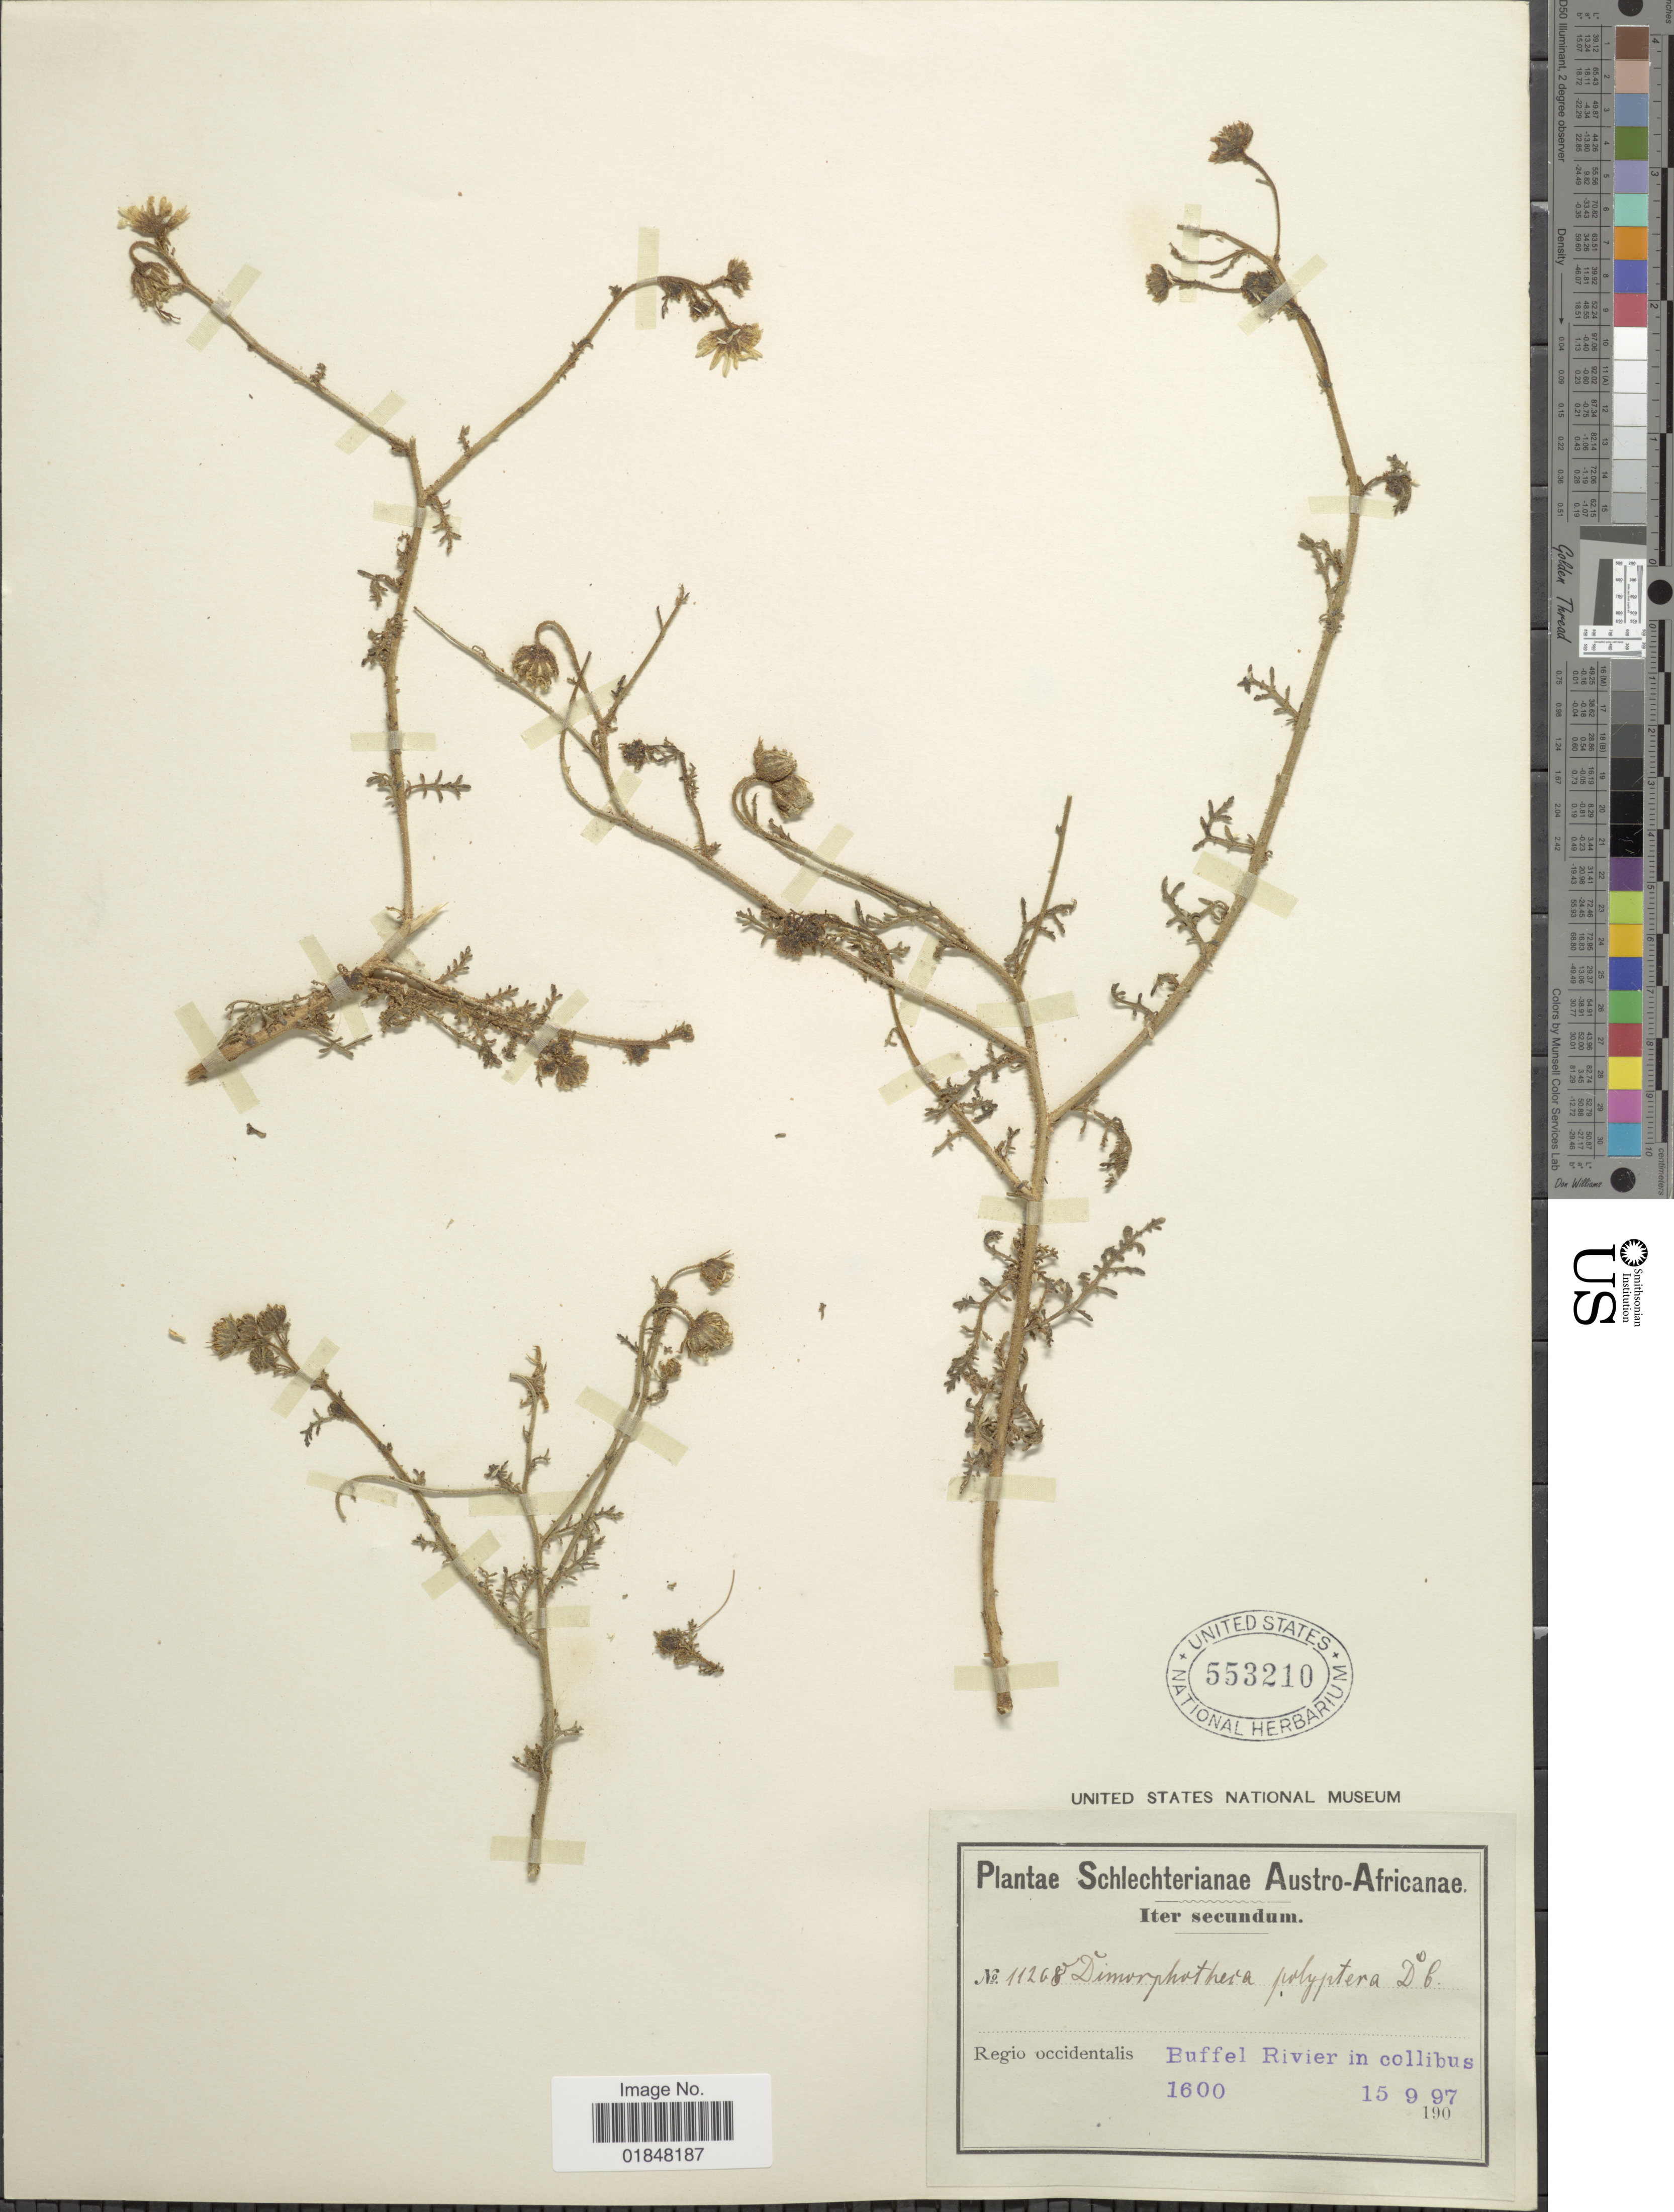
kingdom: Plantae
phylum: Tracheophyta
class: Magnoliopsida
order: Asterales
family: Asteraceae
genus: Osteospermum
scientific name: Osteospermum polypterum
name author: (DC.) Sadler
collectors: Schlechter, --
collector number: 11268*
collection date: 1997-09-15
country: South Africa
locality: Austro - Africanae, Regio Occidentalis, Buffel River in collibus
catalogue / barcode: US 553210